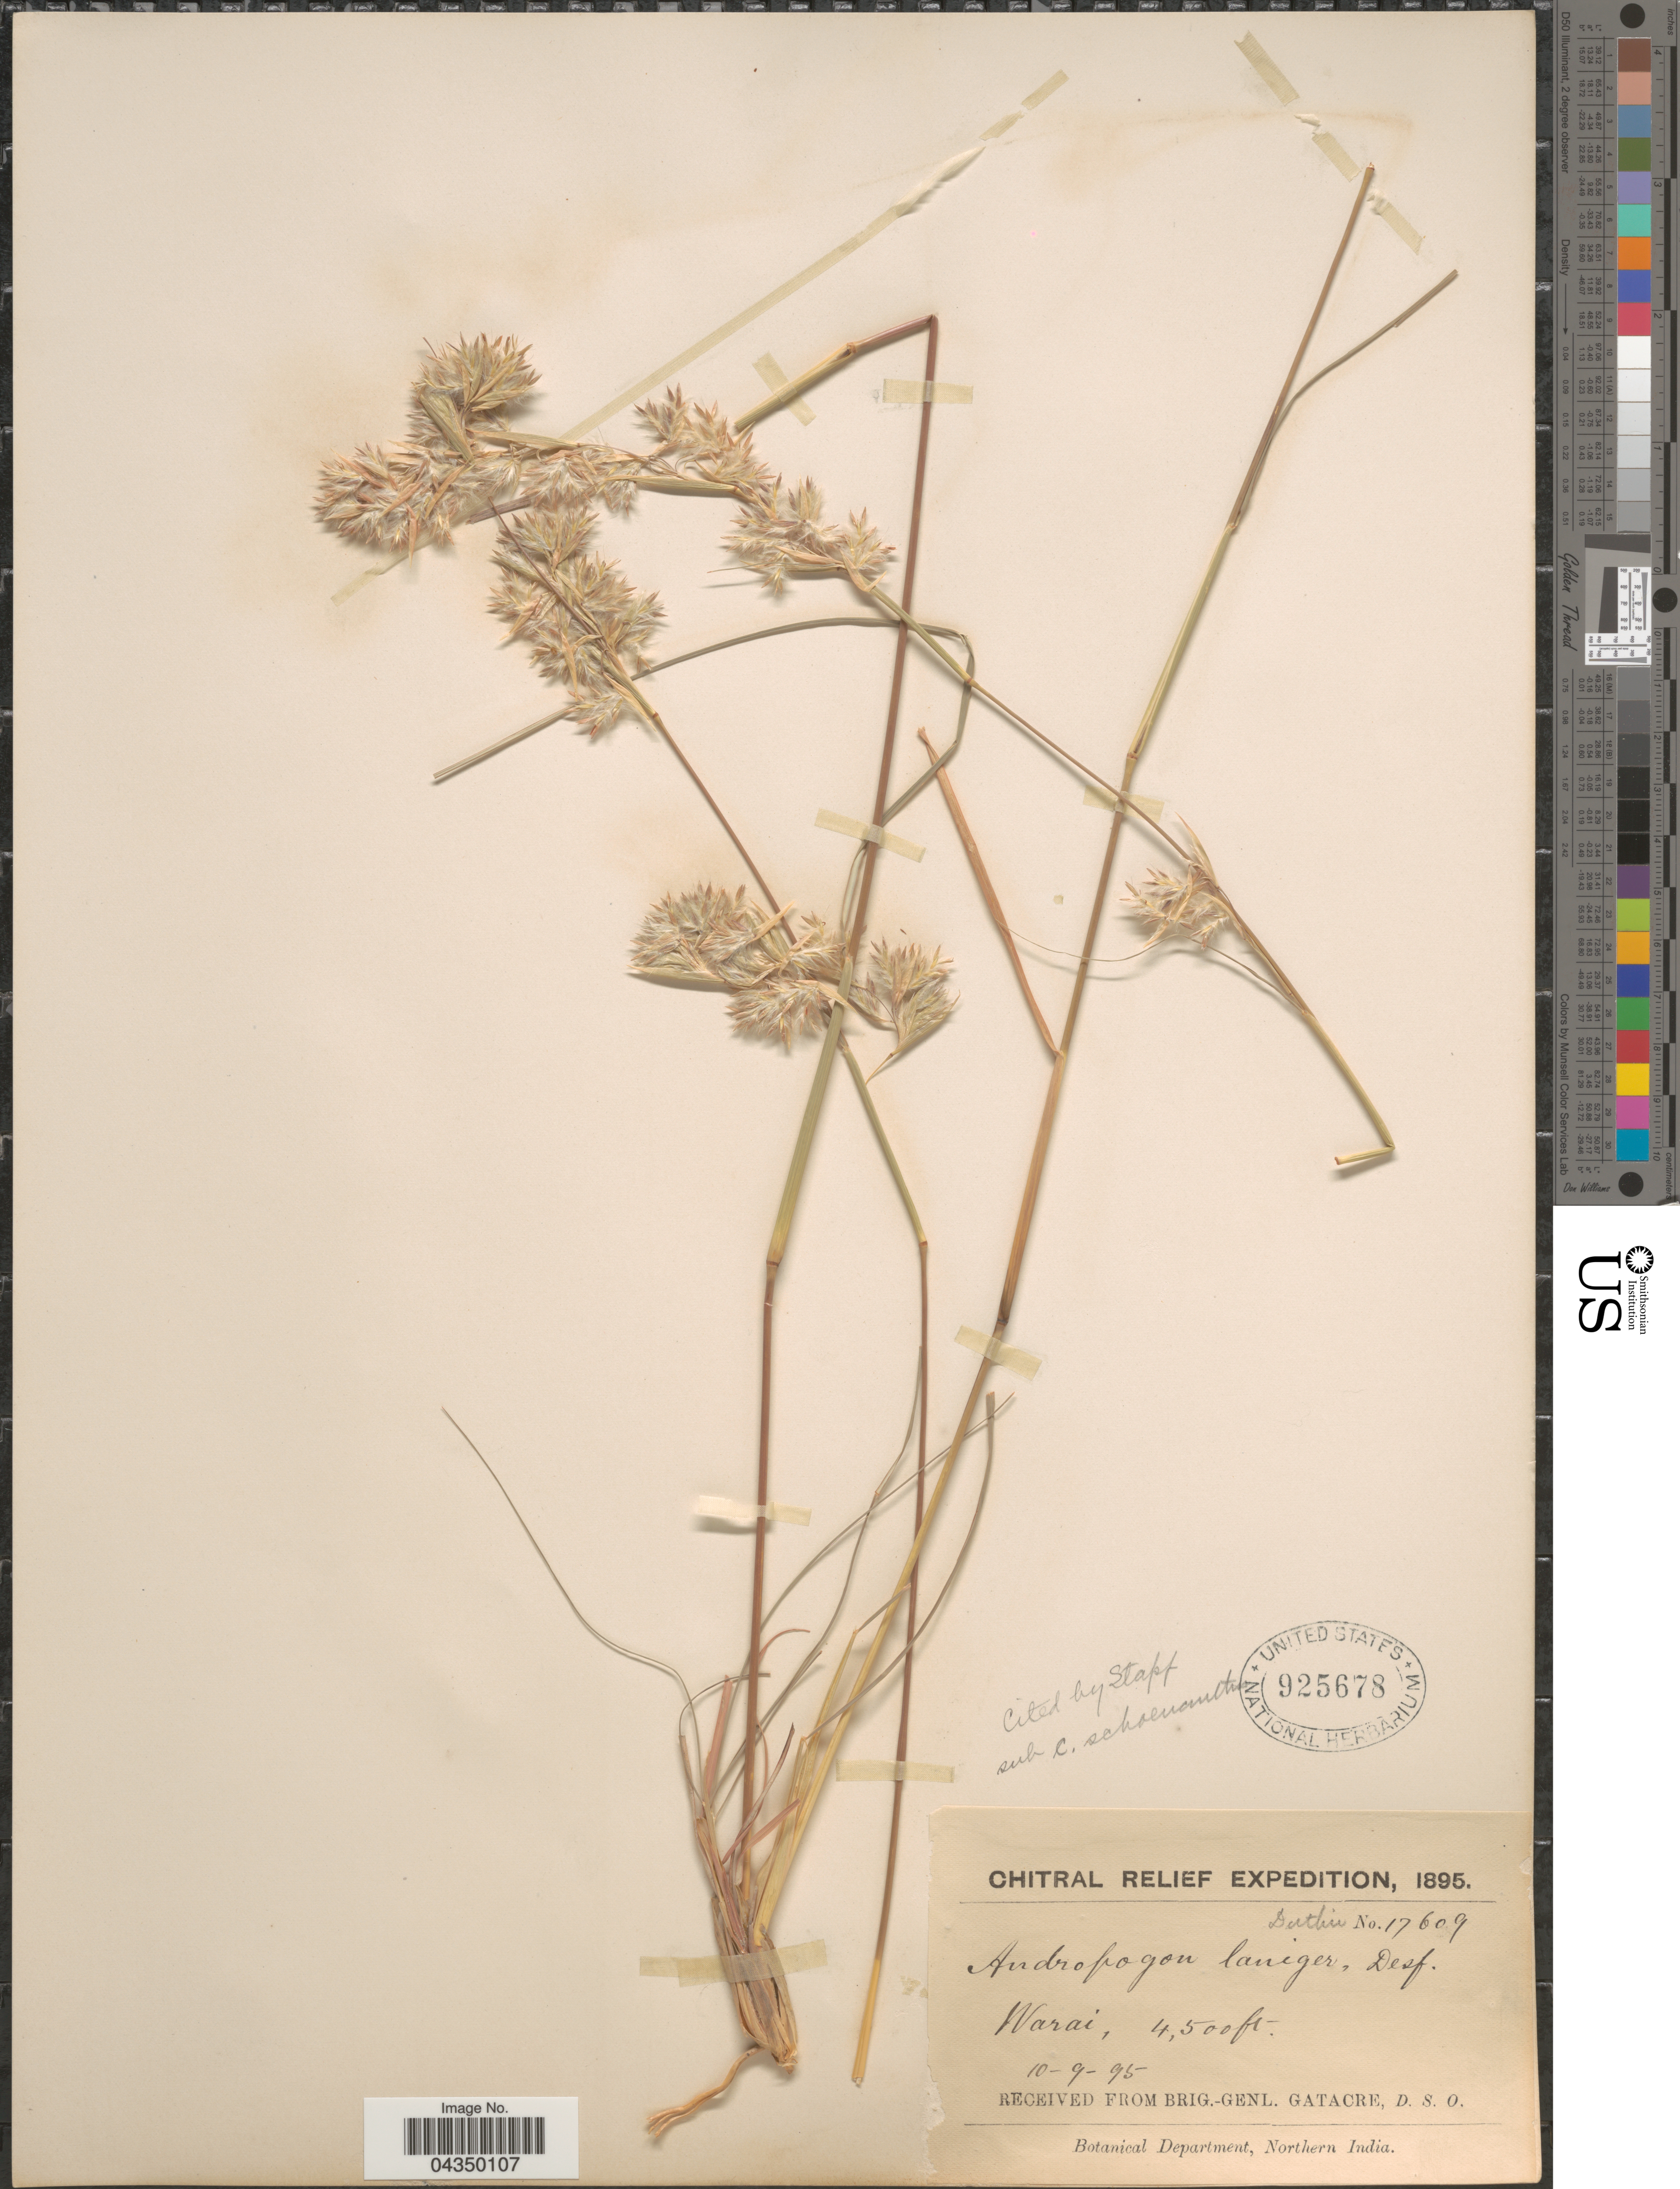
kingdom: Plantae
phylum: Tracheophyta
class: Liliopsida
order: Poales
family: Poaceae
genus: Cymbopogon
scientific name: Cymbopogon schoenanthus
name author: (L.) Spreng.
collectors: Duthie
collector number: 17609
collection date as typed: Transcribed d/m/y: 10/9/95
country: Pakistan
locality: Chitral Relief Expedition, 1895. Warai. Northern India.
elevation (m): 1372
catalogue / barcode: US 925678